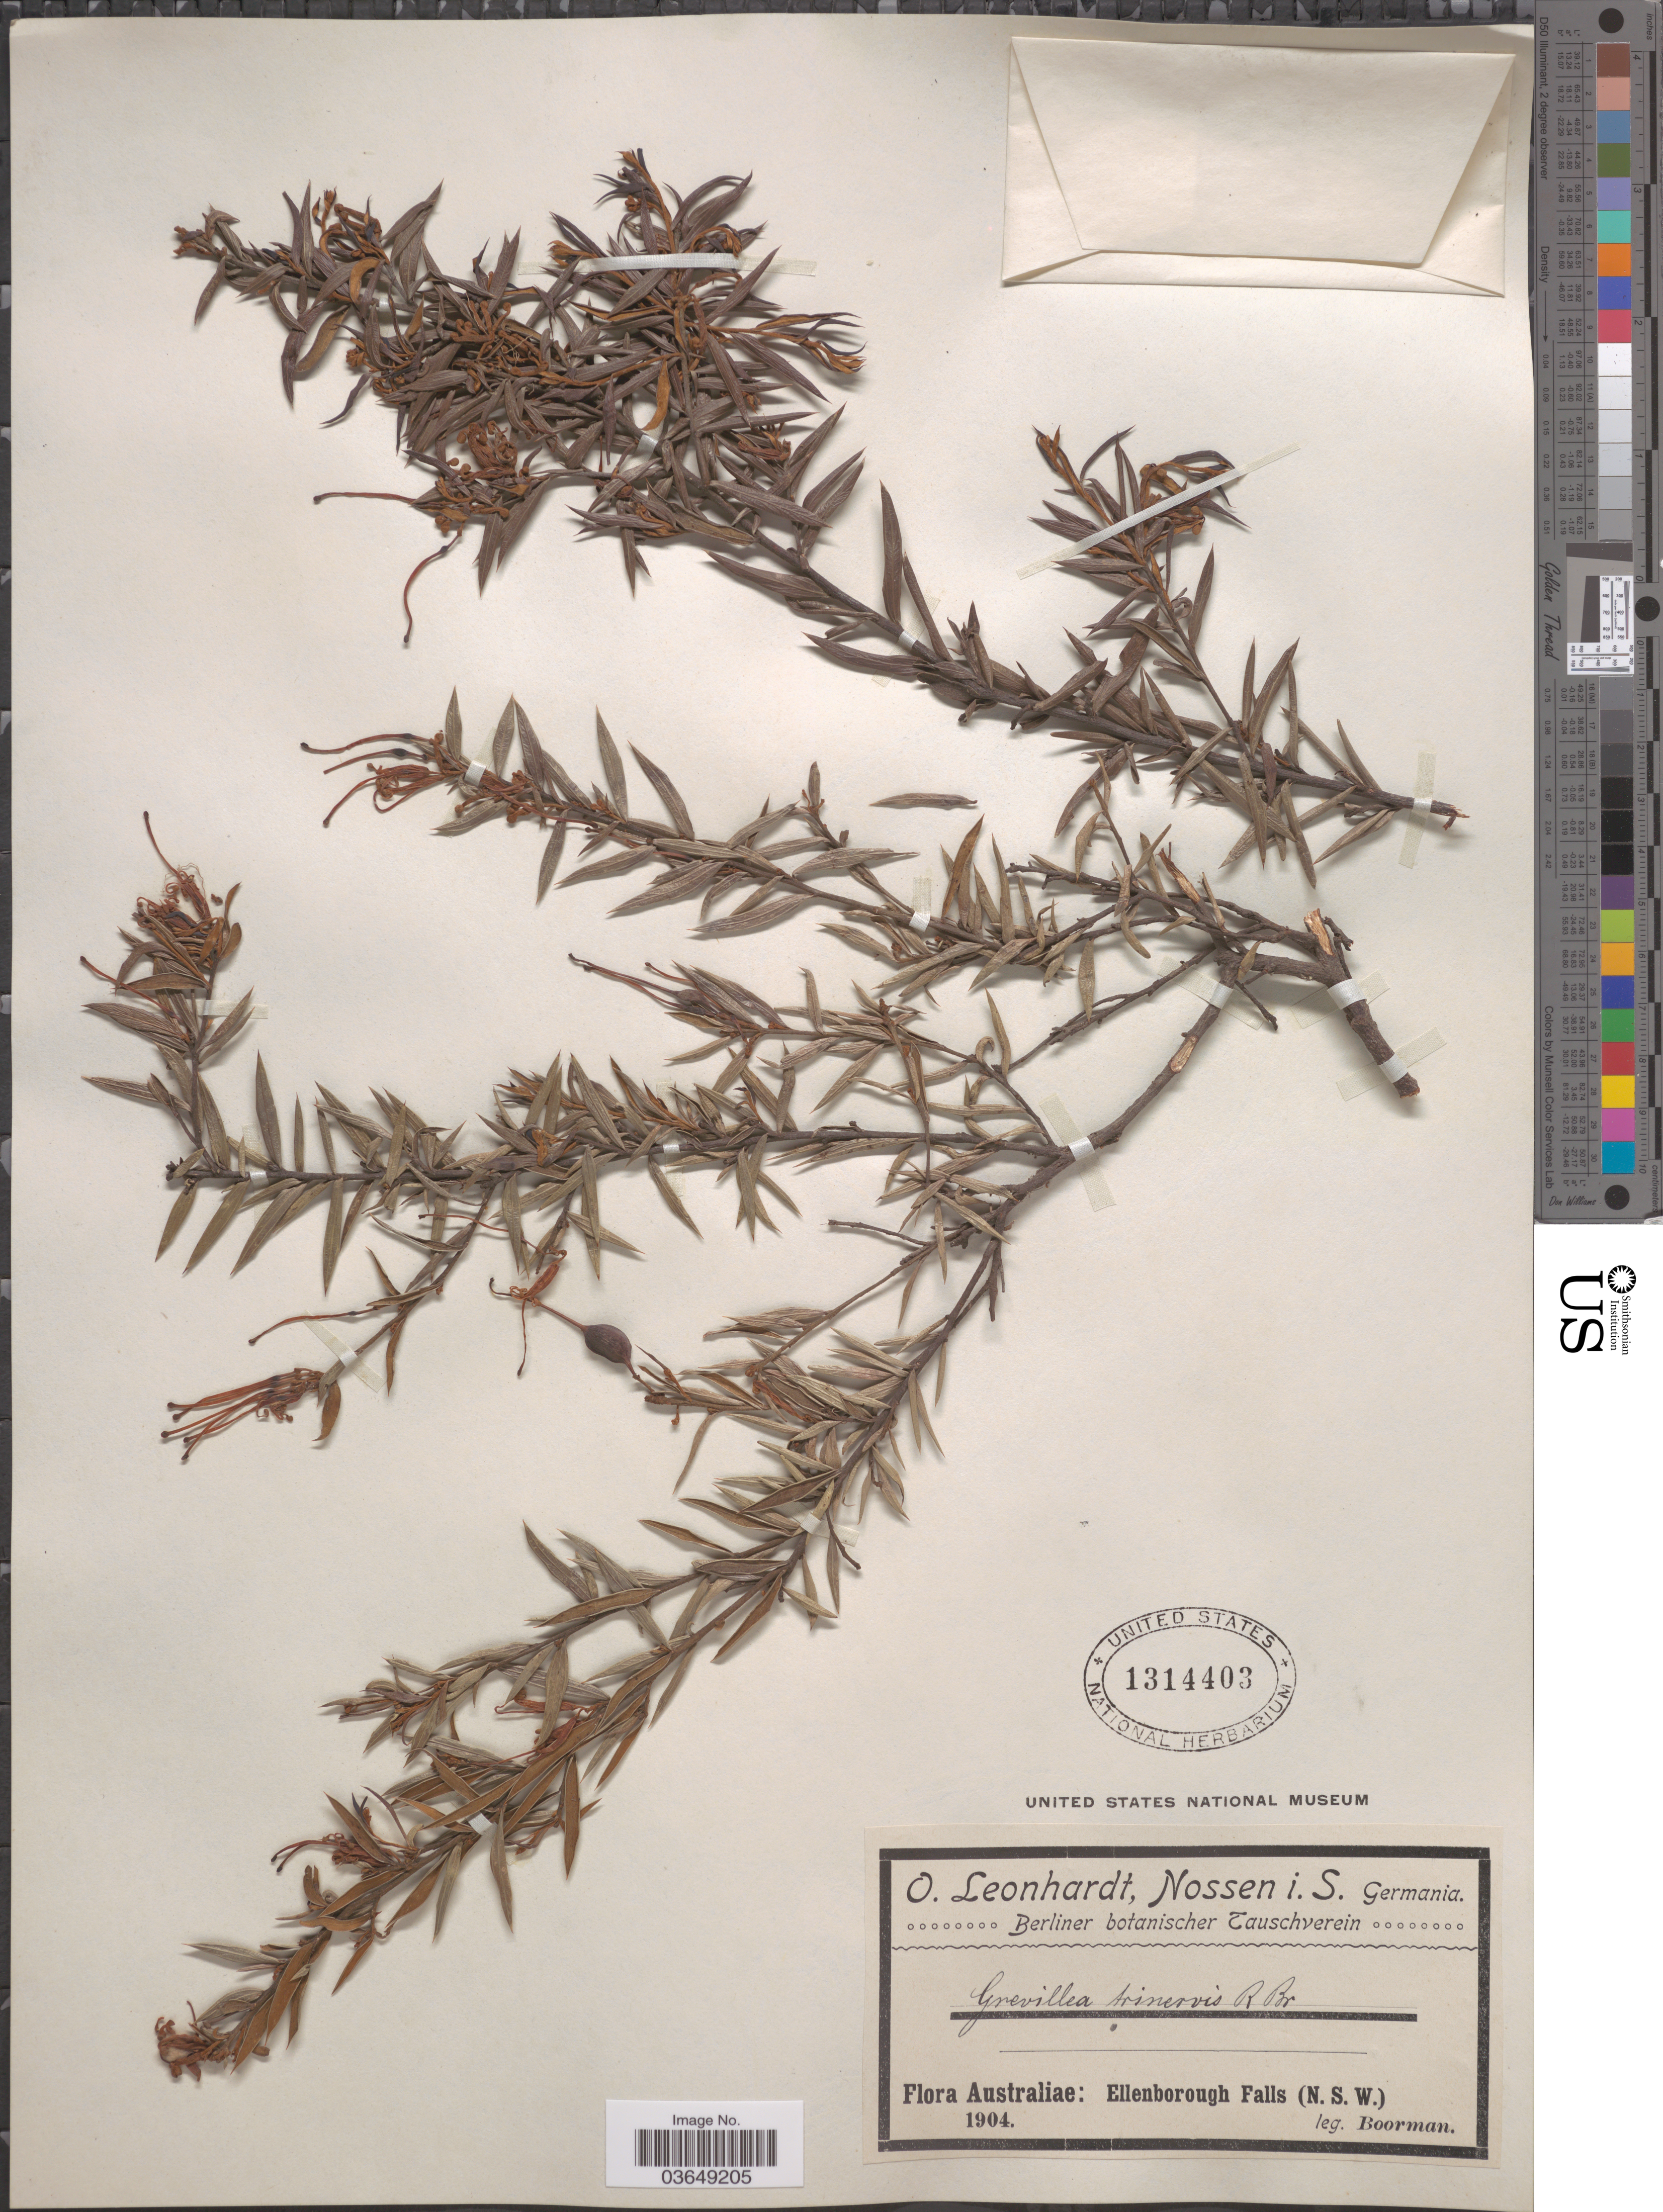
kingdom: Plantae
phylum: Tracheophyta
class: Magnoliopsida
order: Proteales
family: Proteaceae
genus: Grevillea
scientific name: Grevillea trinervis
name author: R. Br.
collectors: -. Boorman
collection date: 1904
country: Australia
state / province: New South Wales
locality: Ellenborough Falls.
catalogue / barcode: US 1314403